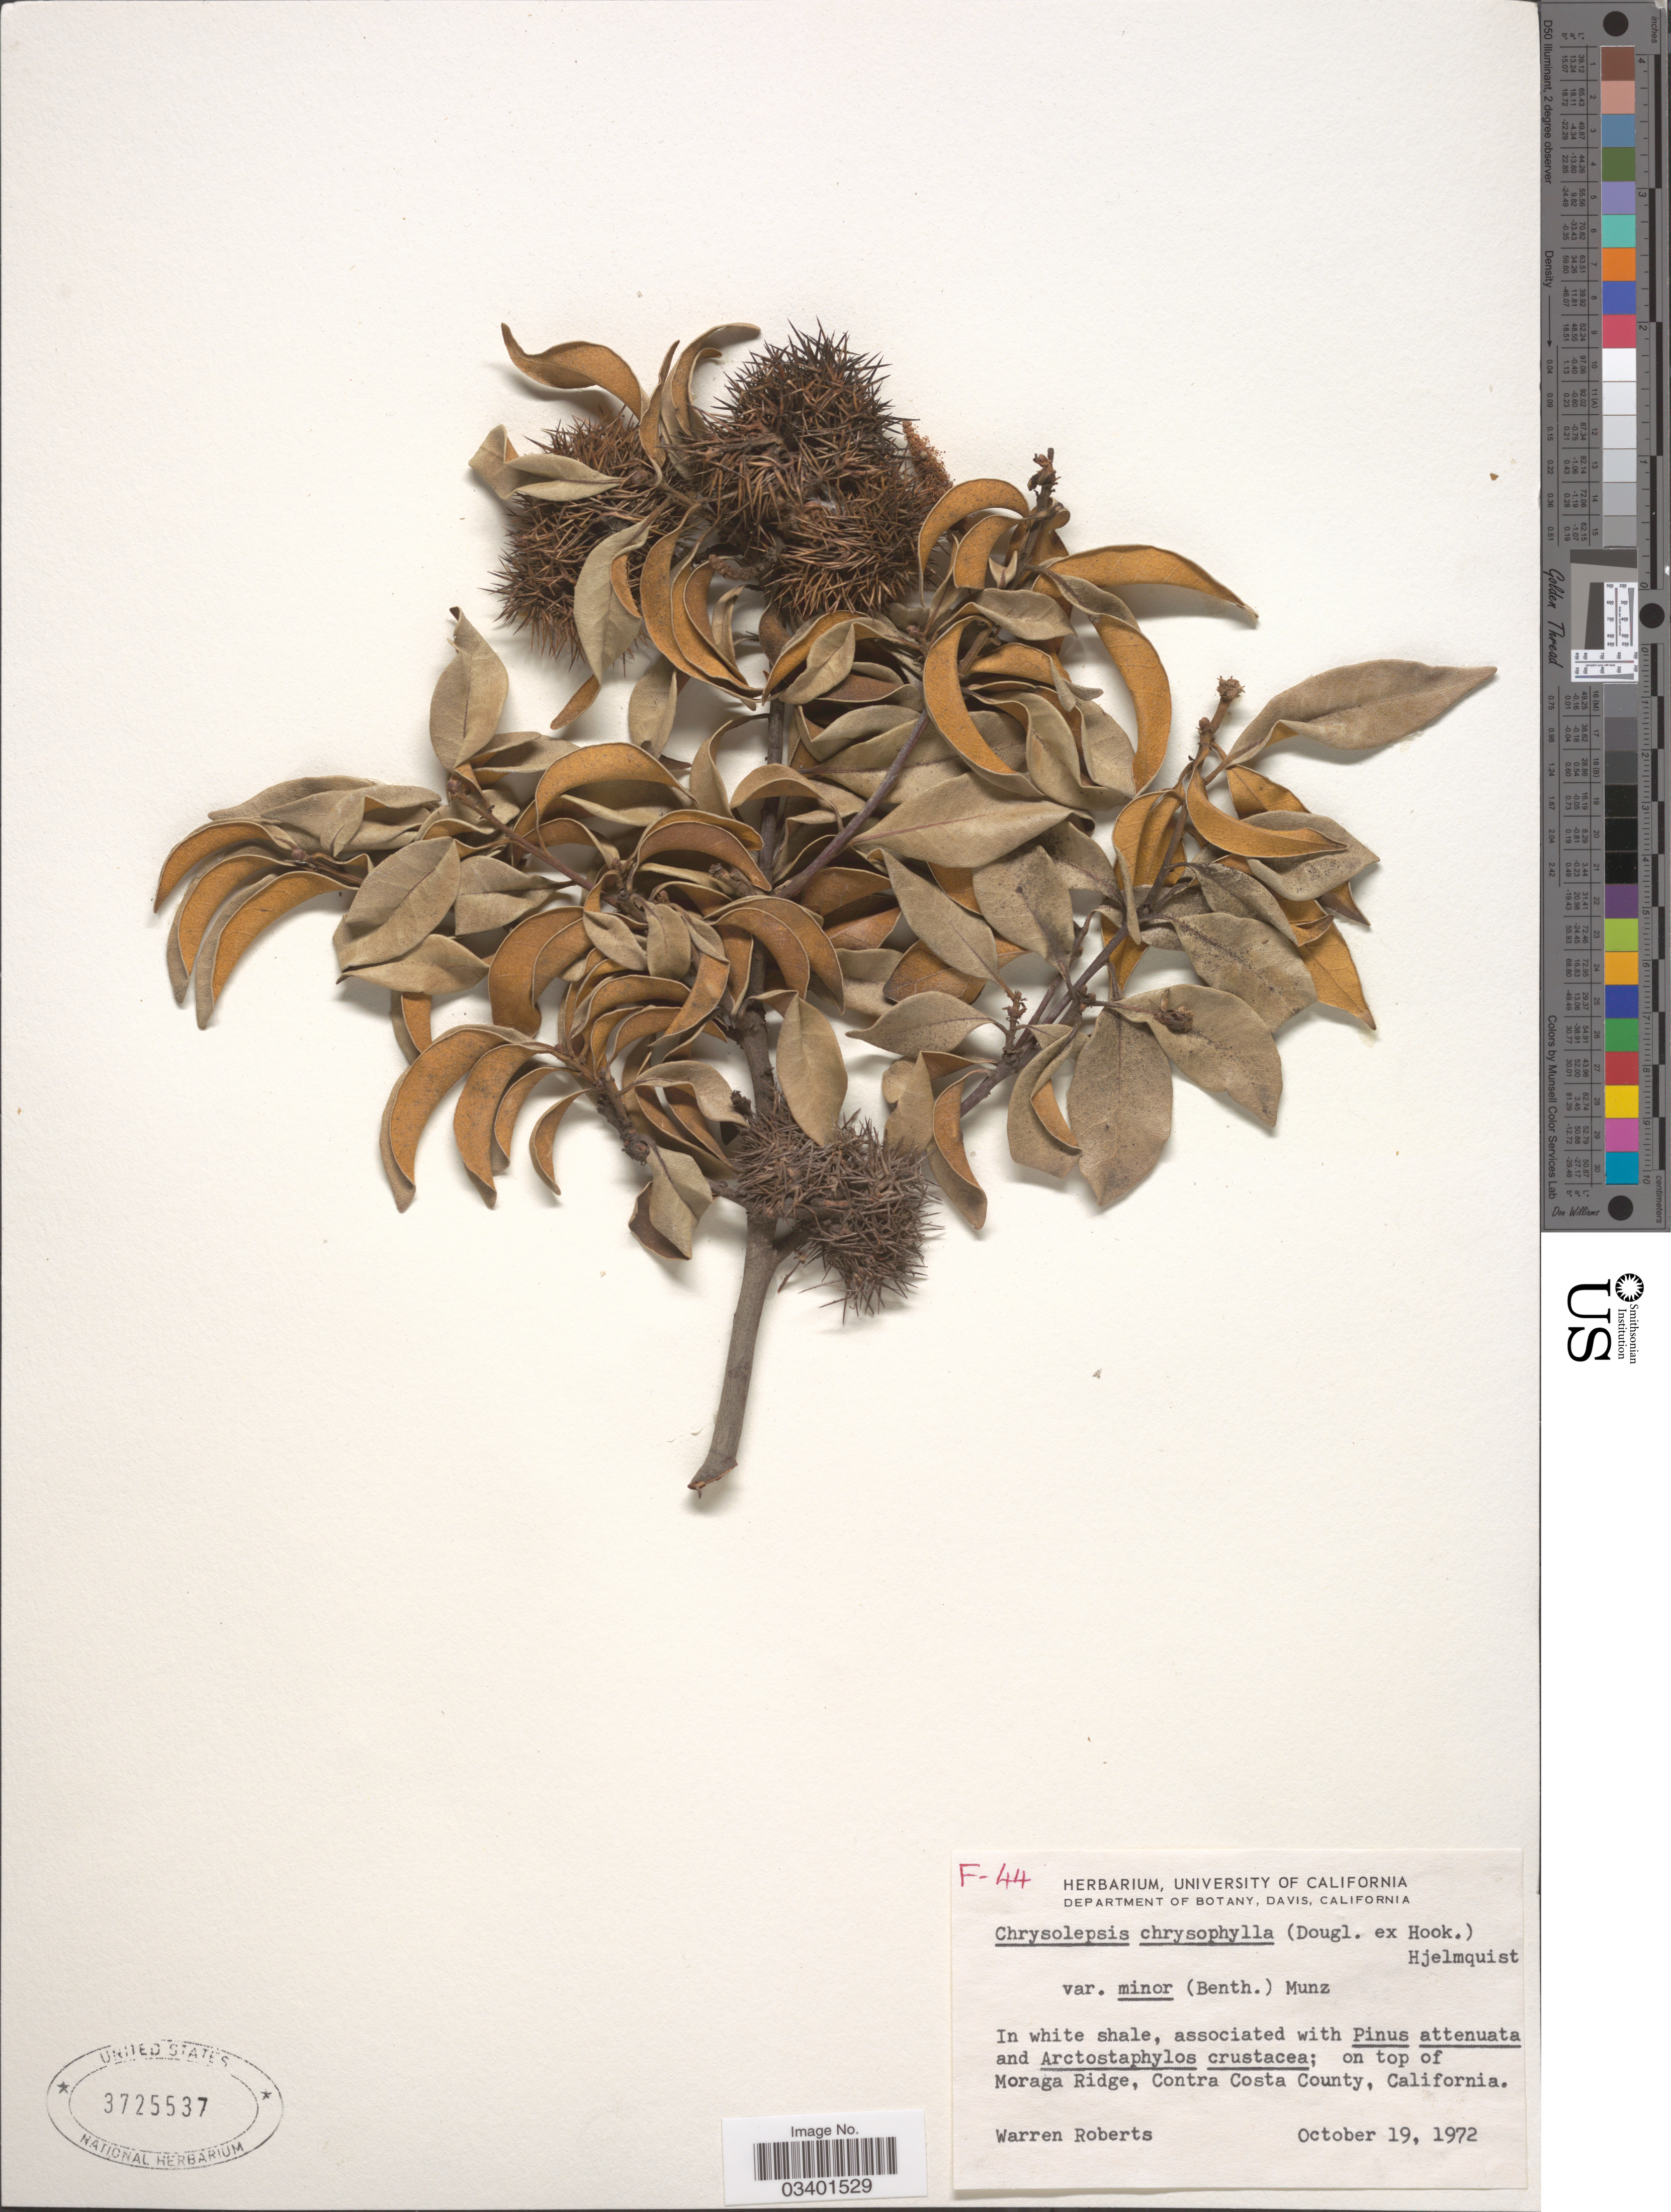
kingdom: Plantae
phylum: Tracheophyta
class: Magnoliopsida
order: Fagales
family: Fagaceae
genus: Chrysolepis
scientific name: Chrysolepis chrysophylla var. minor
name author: (Benth.) A. DC.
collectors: W. Roberts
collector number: F-44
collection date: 1972-10-19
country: United States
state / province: California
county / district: Contra Costa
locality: On top of Moraga Ridge, Contra Costa County.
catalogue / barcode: US 3725537